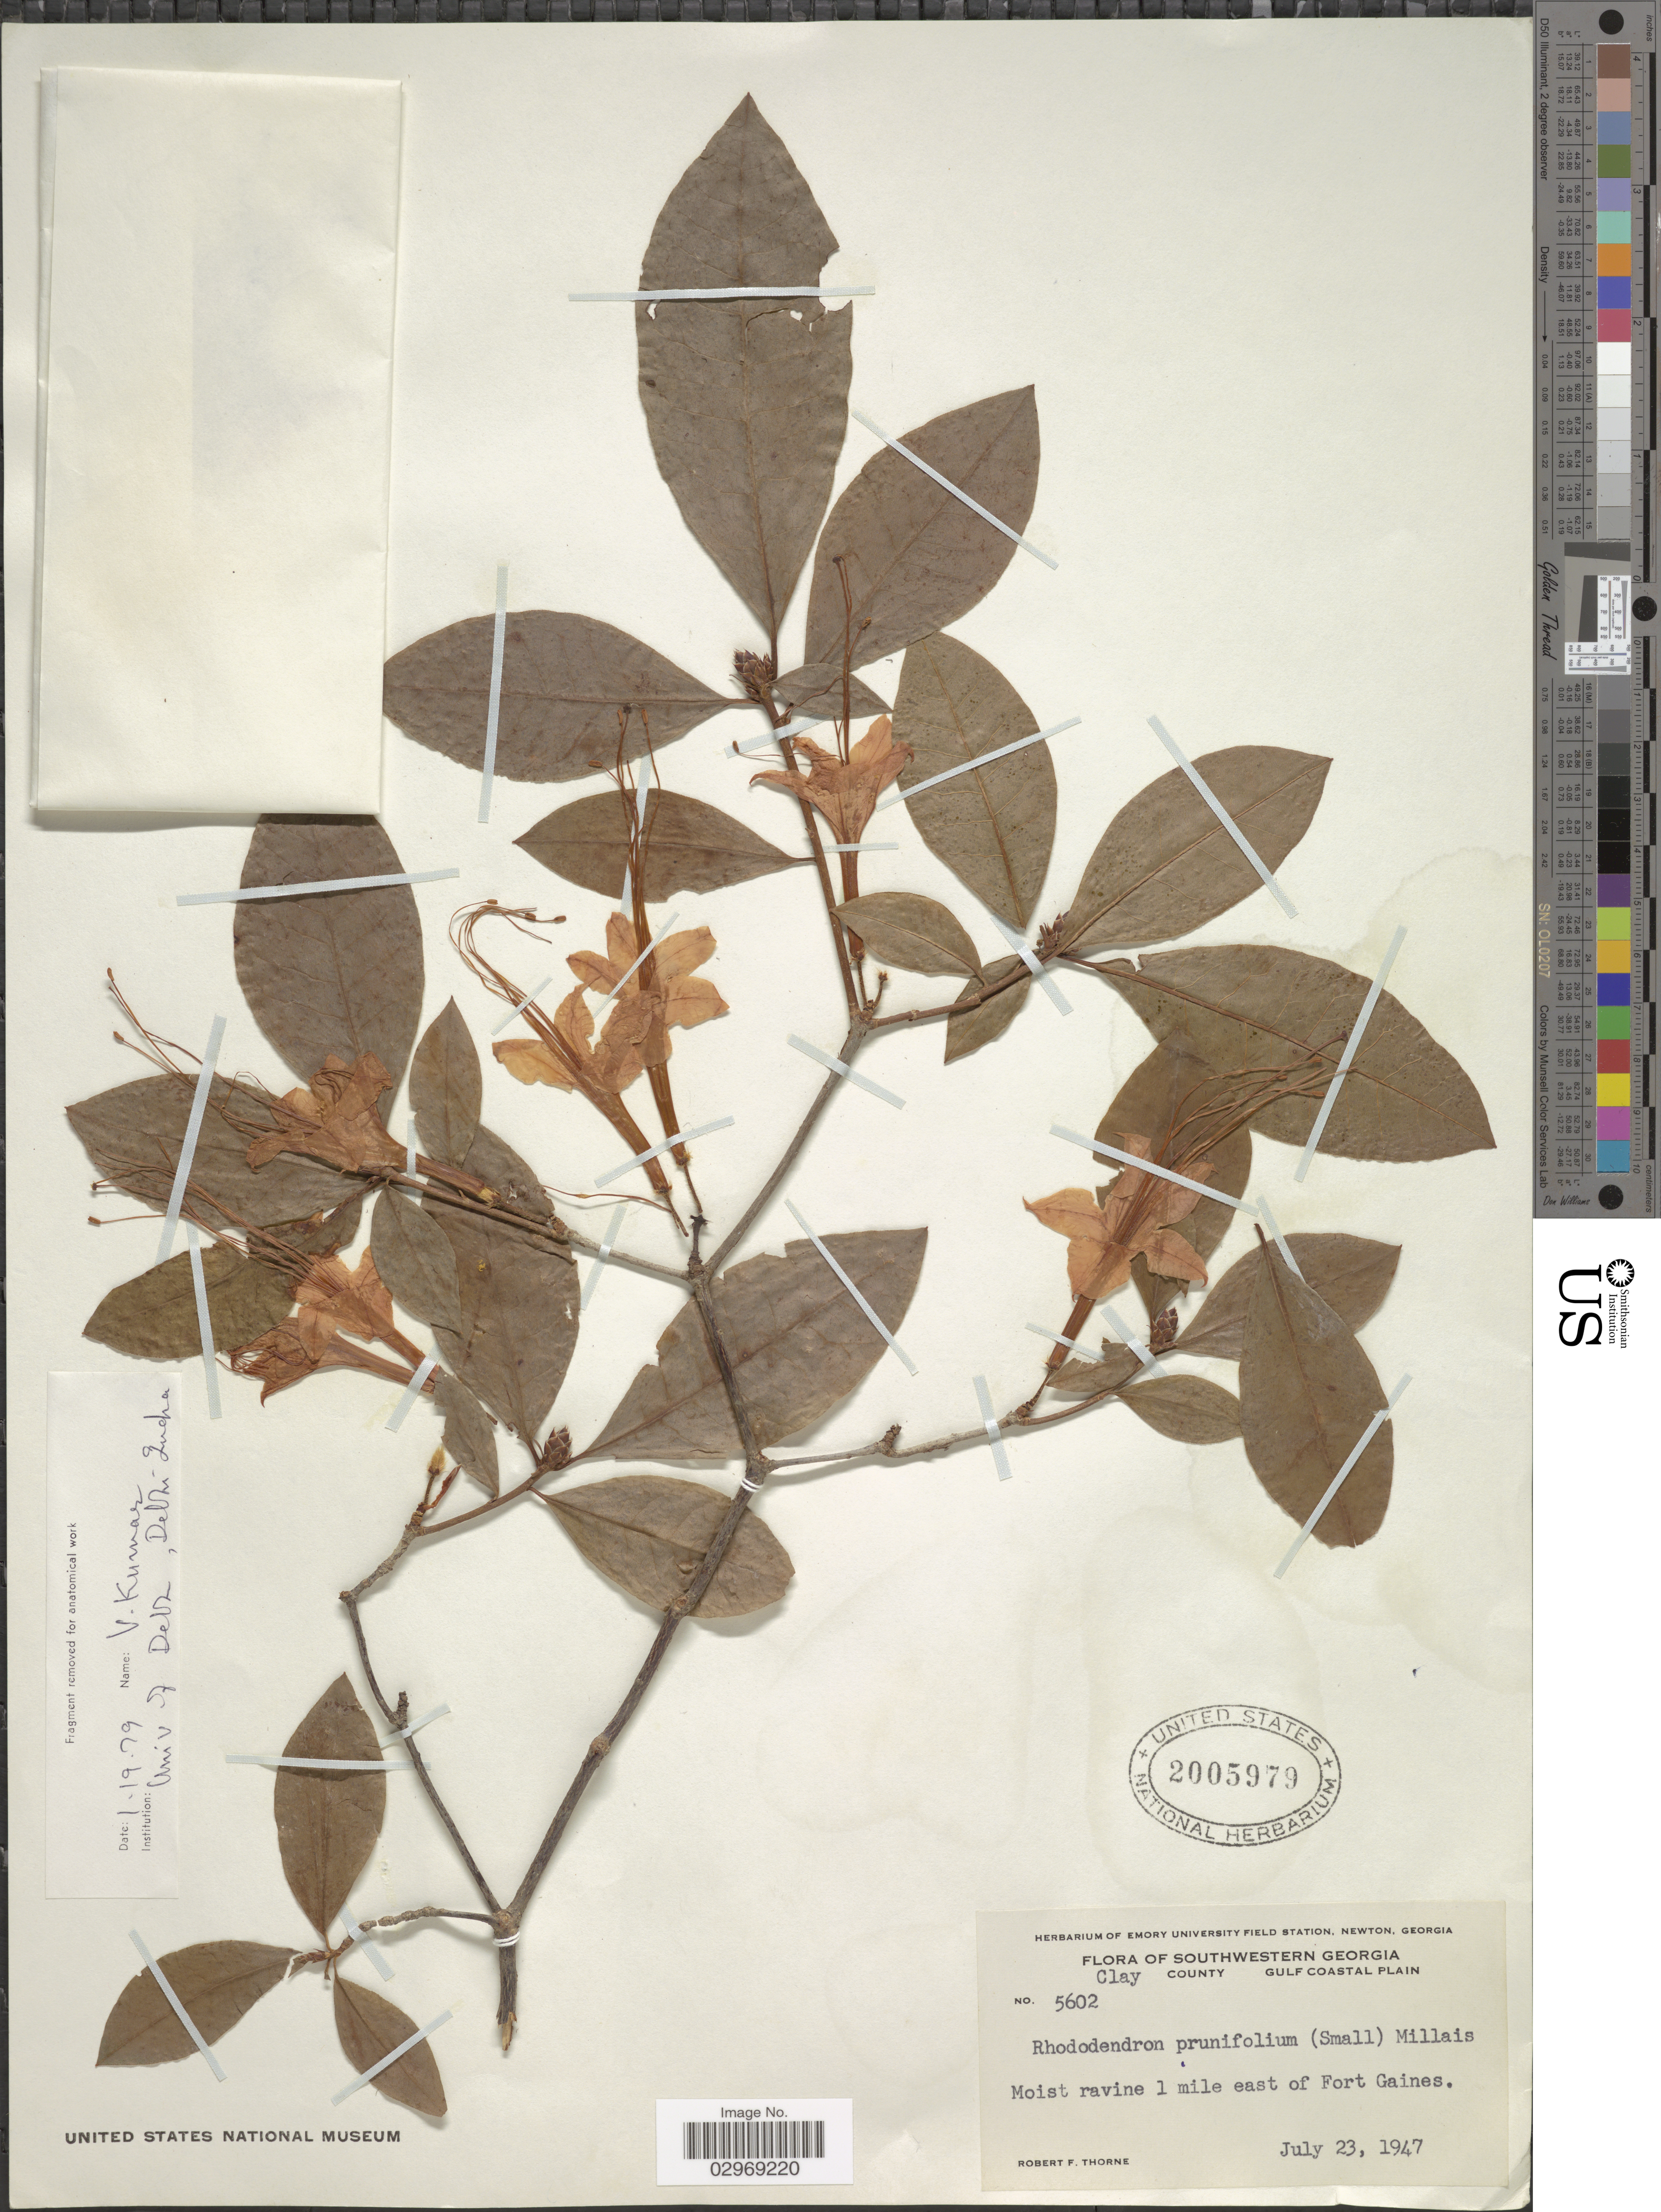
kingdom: Plantae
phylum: Tracheophyta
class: Magnoliopsida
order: Ericales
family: Ericaceae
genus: Rhododendron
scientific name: Rhododendron prunifolium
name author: (Small) Millais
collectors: R. F. Thorne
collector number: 5602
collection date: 1947-07-23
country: United States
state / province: Georgia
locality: Southwestern Georgia. Clay County. Gulf Coastal Plain. Moist ravine 1 mile east of Fort Gaines.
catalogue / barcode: US 2005979